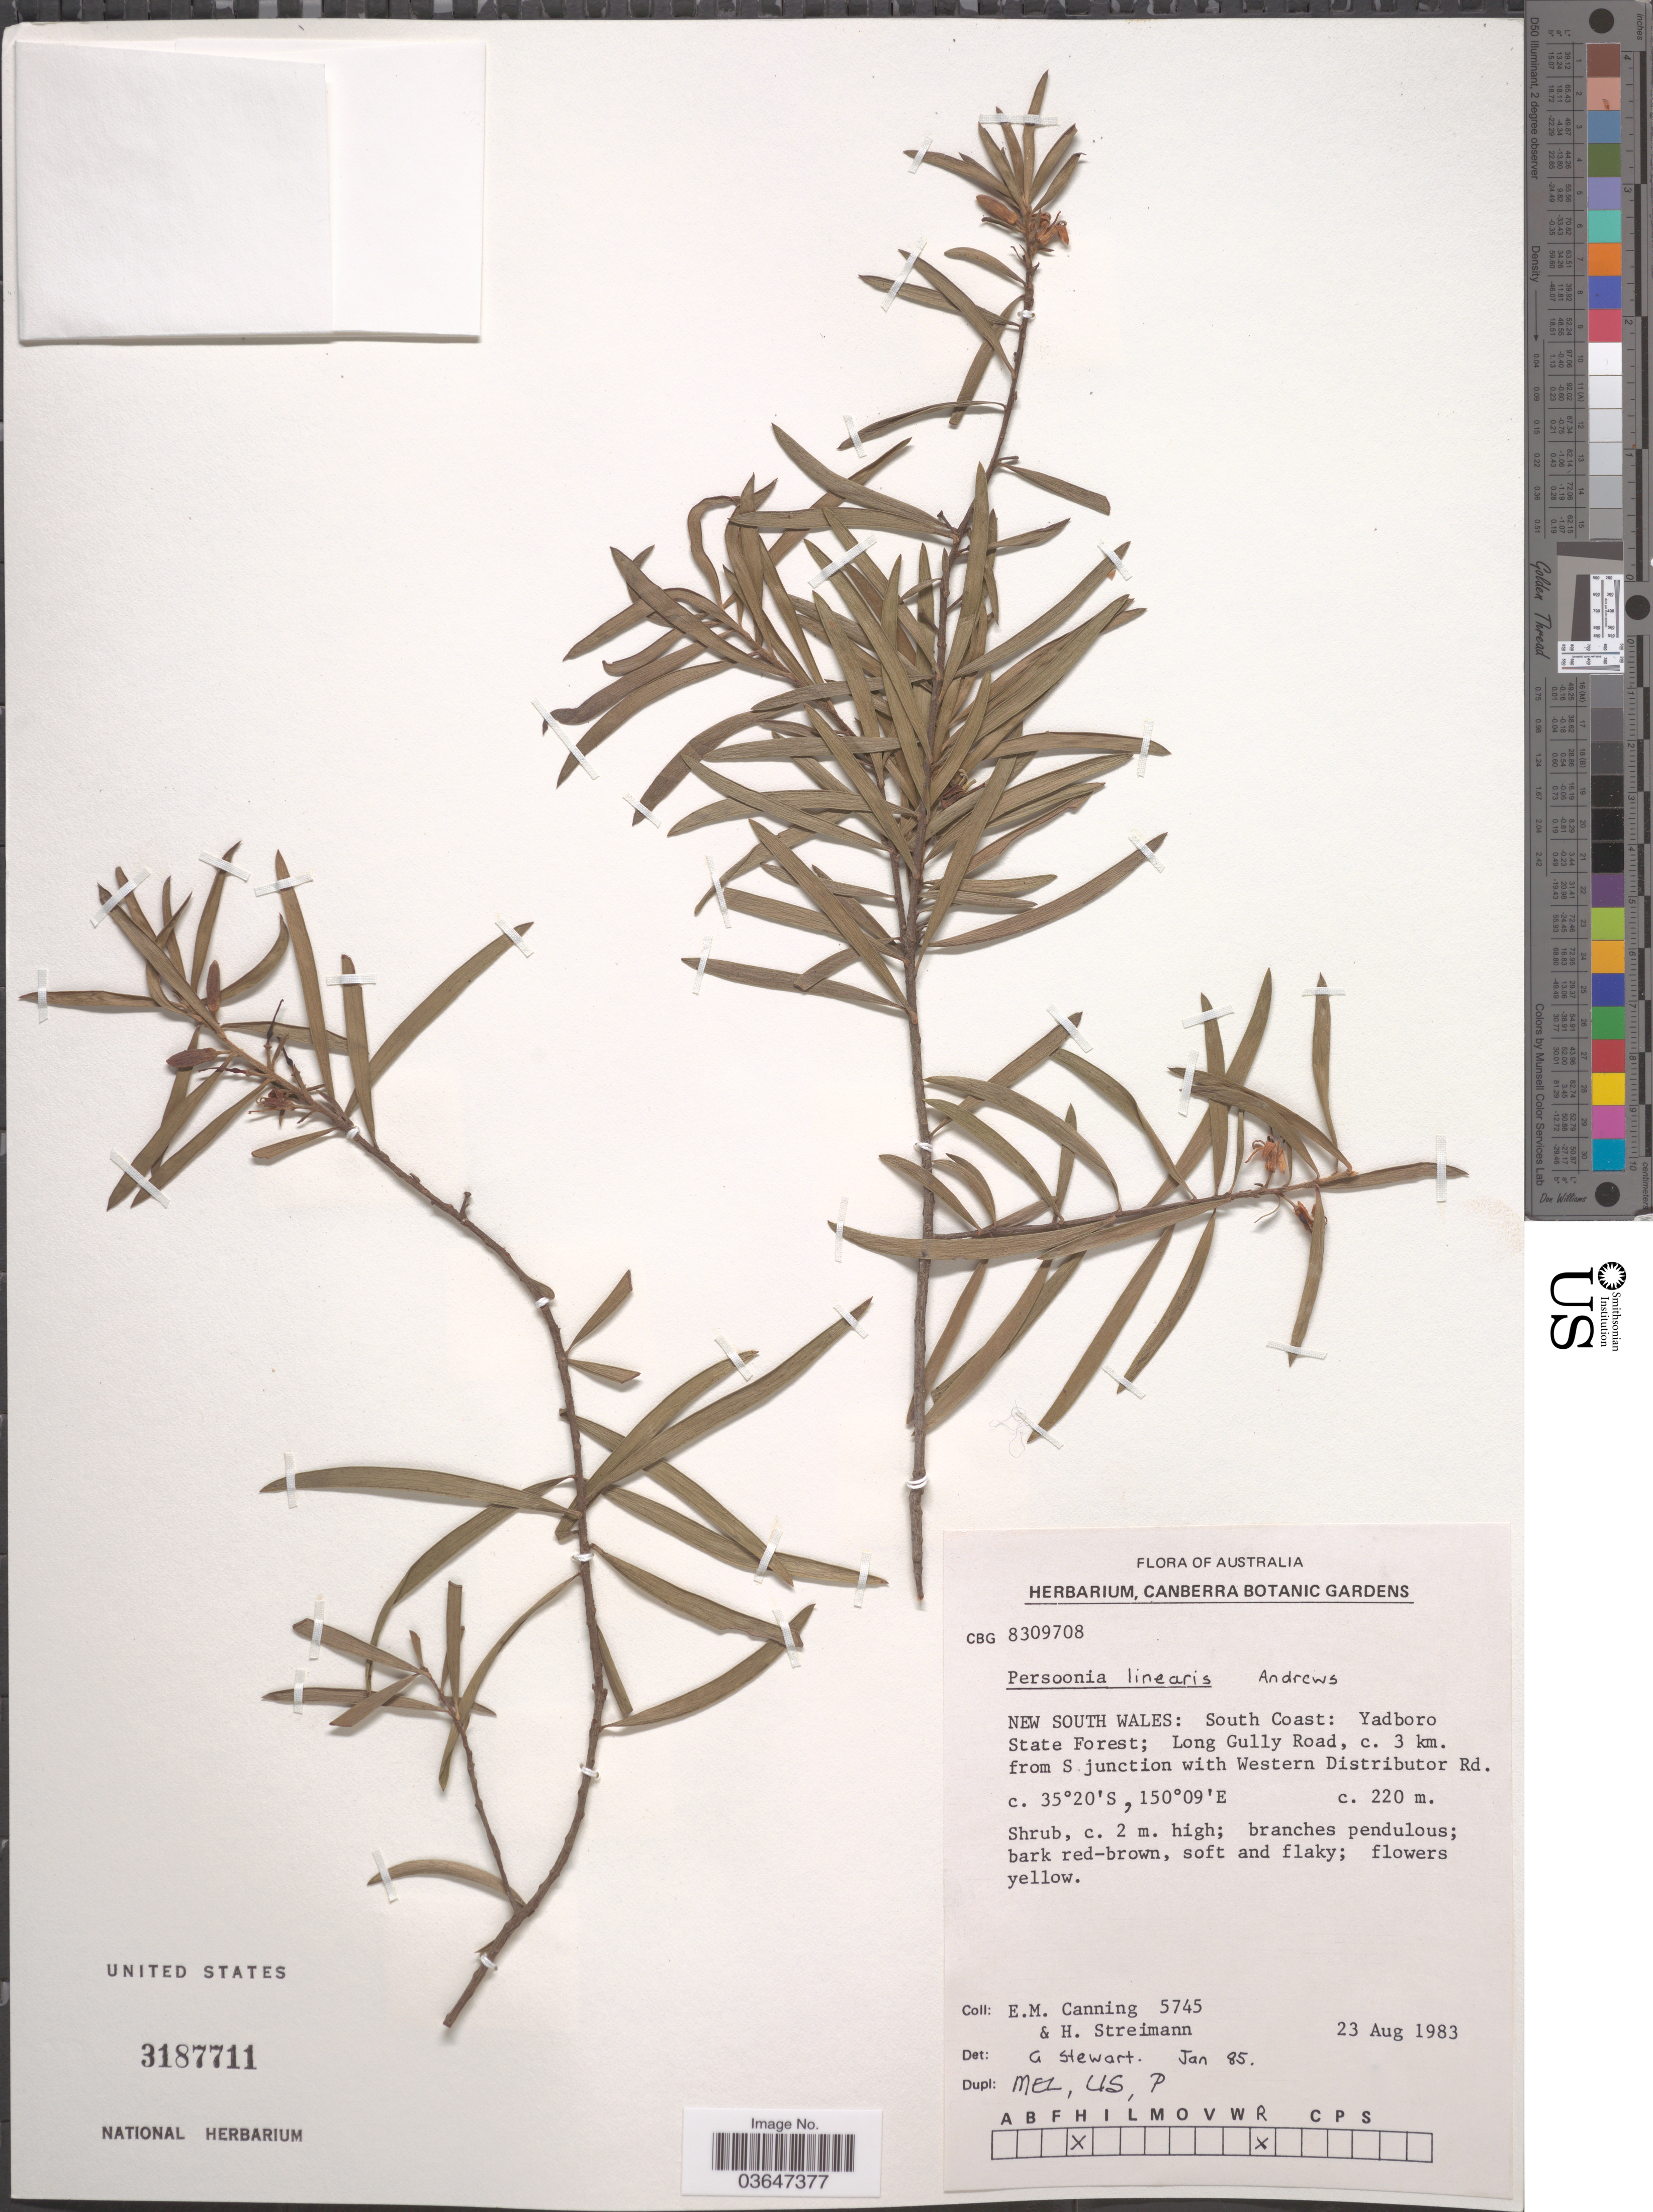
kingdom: Plantae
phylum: Tracheophyta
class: Magnoliopsida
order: Proteales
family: Proteaceae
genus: Persoonia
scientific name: Persoonia linearis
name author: Andrews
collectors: E. Canning & H. Streimann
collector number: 5745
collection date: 1983-08-23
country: Australia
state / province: New South Wales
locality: South Coast: Yadboro State Forest; Long Gully Road, c. 3 km. from S junction with Western Distributor Rd.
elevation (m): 220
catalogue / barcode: US 3187711